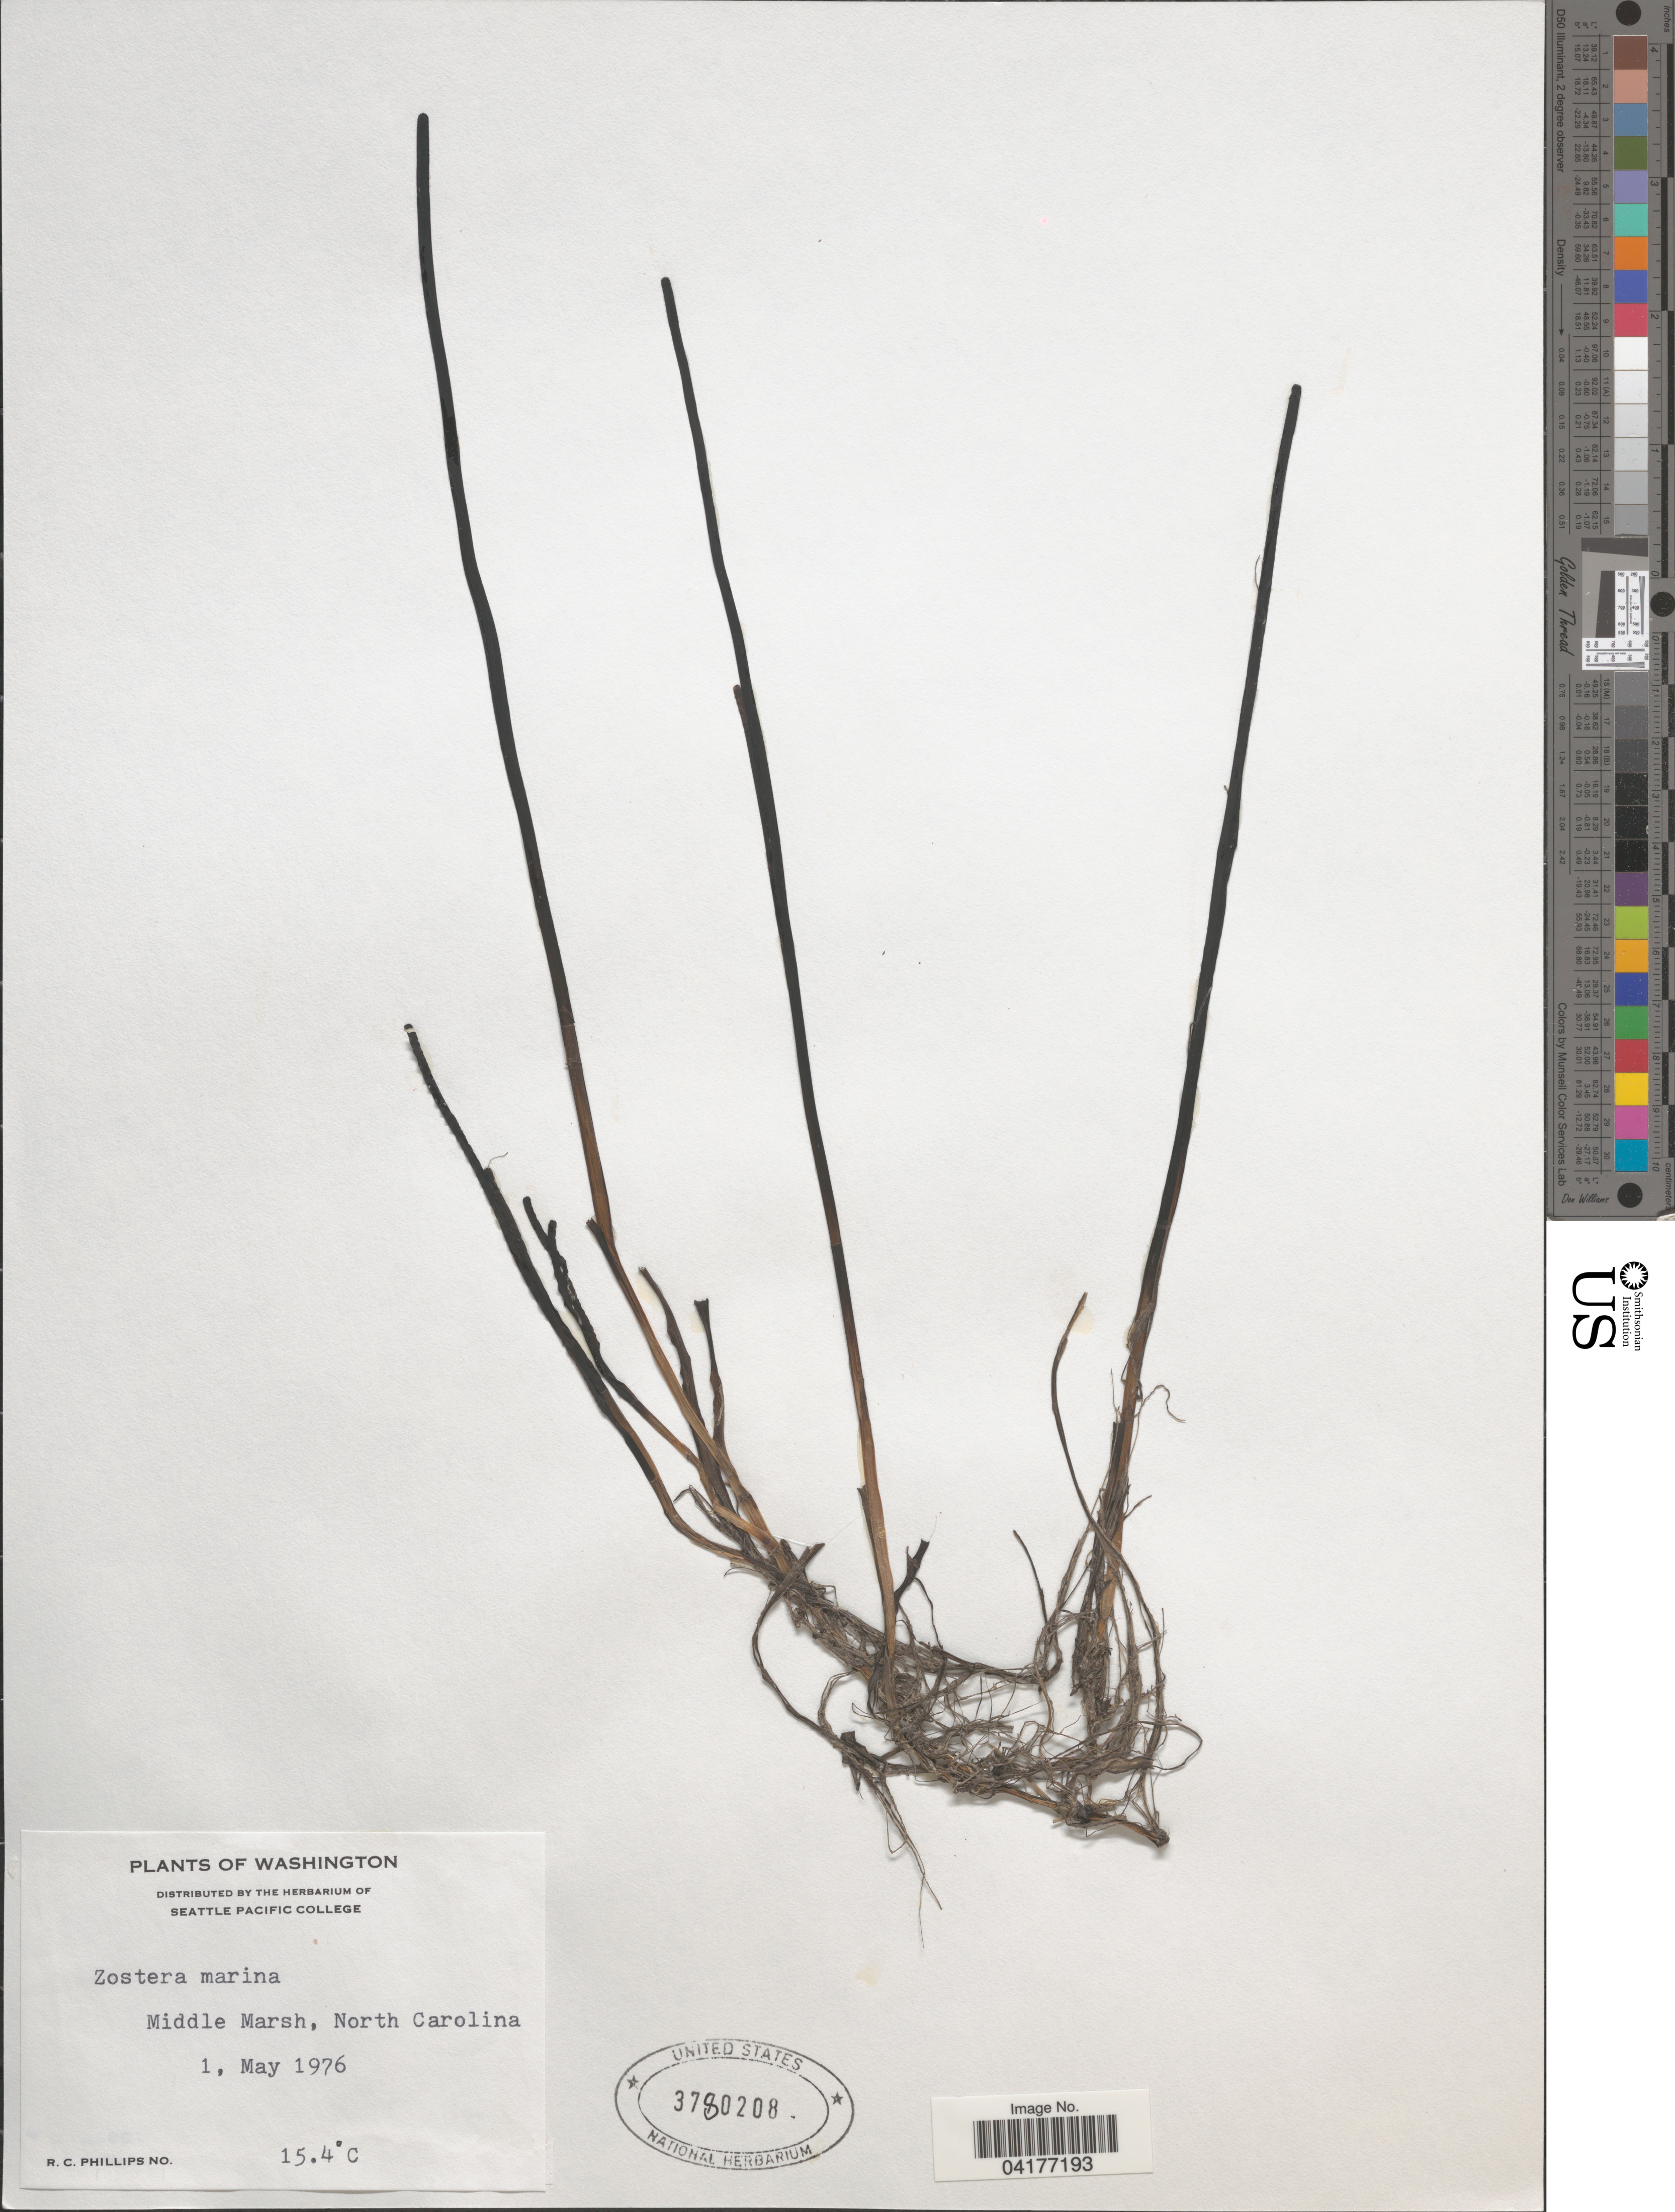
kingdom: Plantae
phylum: Tracheophyta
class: Liliopsida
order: Alismatales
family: Zosteraceae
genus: Zostera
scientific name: Zostera marina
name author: L.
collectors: R. C. Phillips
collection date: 1976-05-01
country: United States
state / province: North Carolina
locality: Middle Marsh.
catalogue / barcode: US 3780208